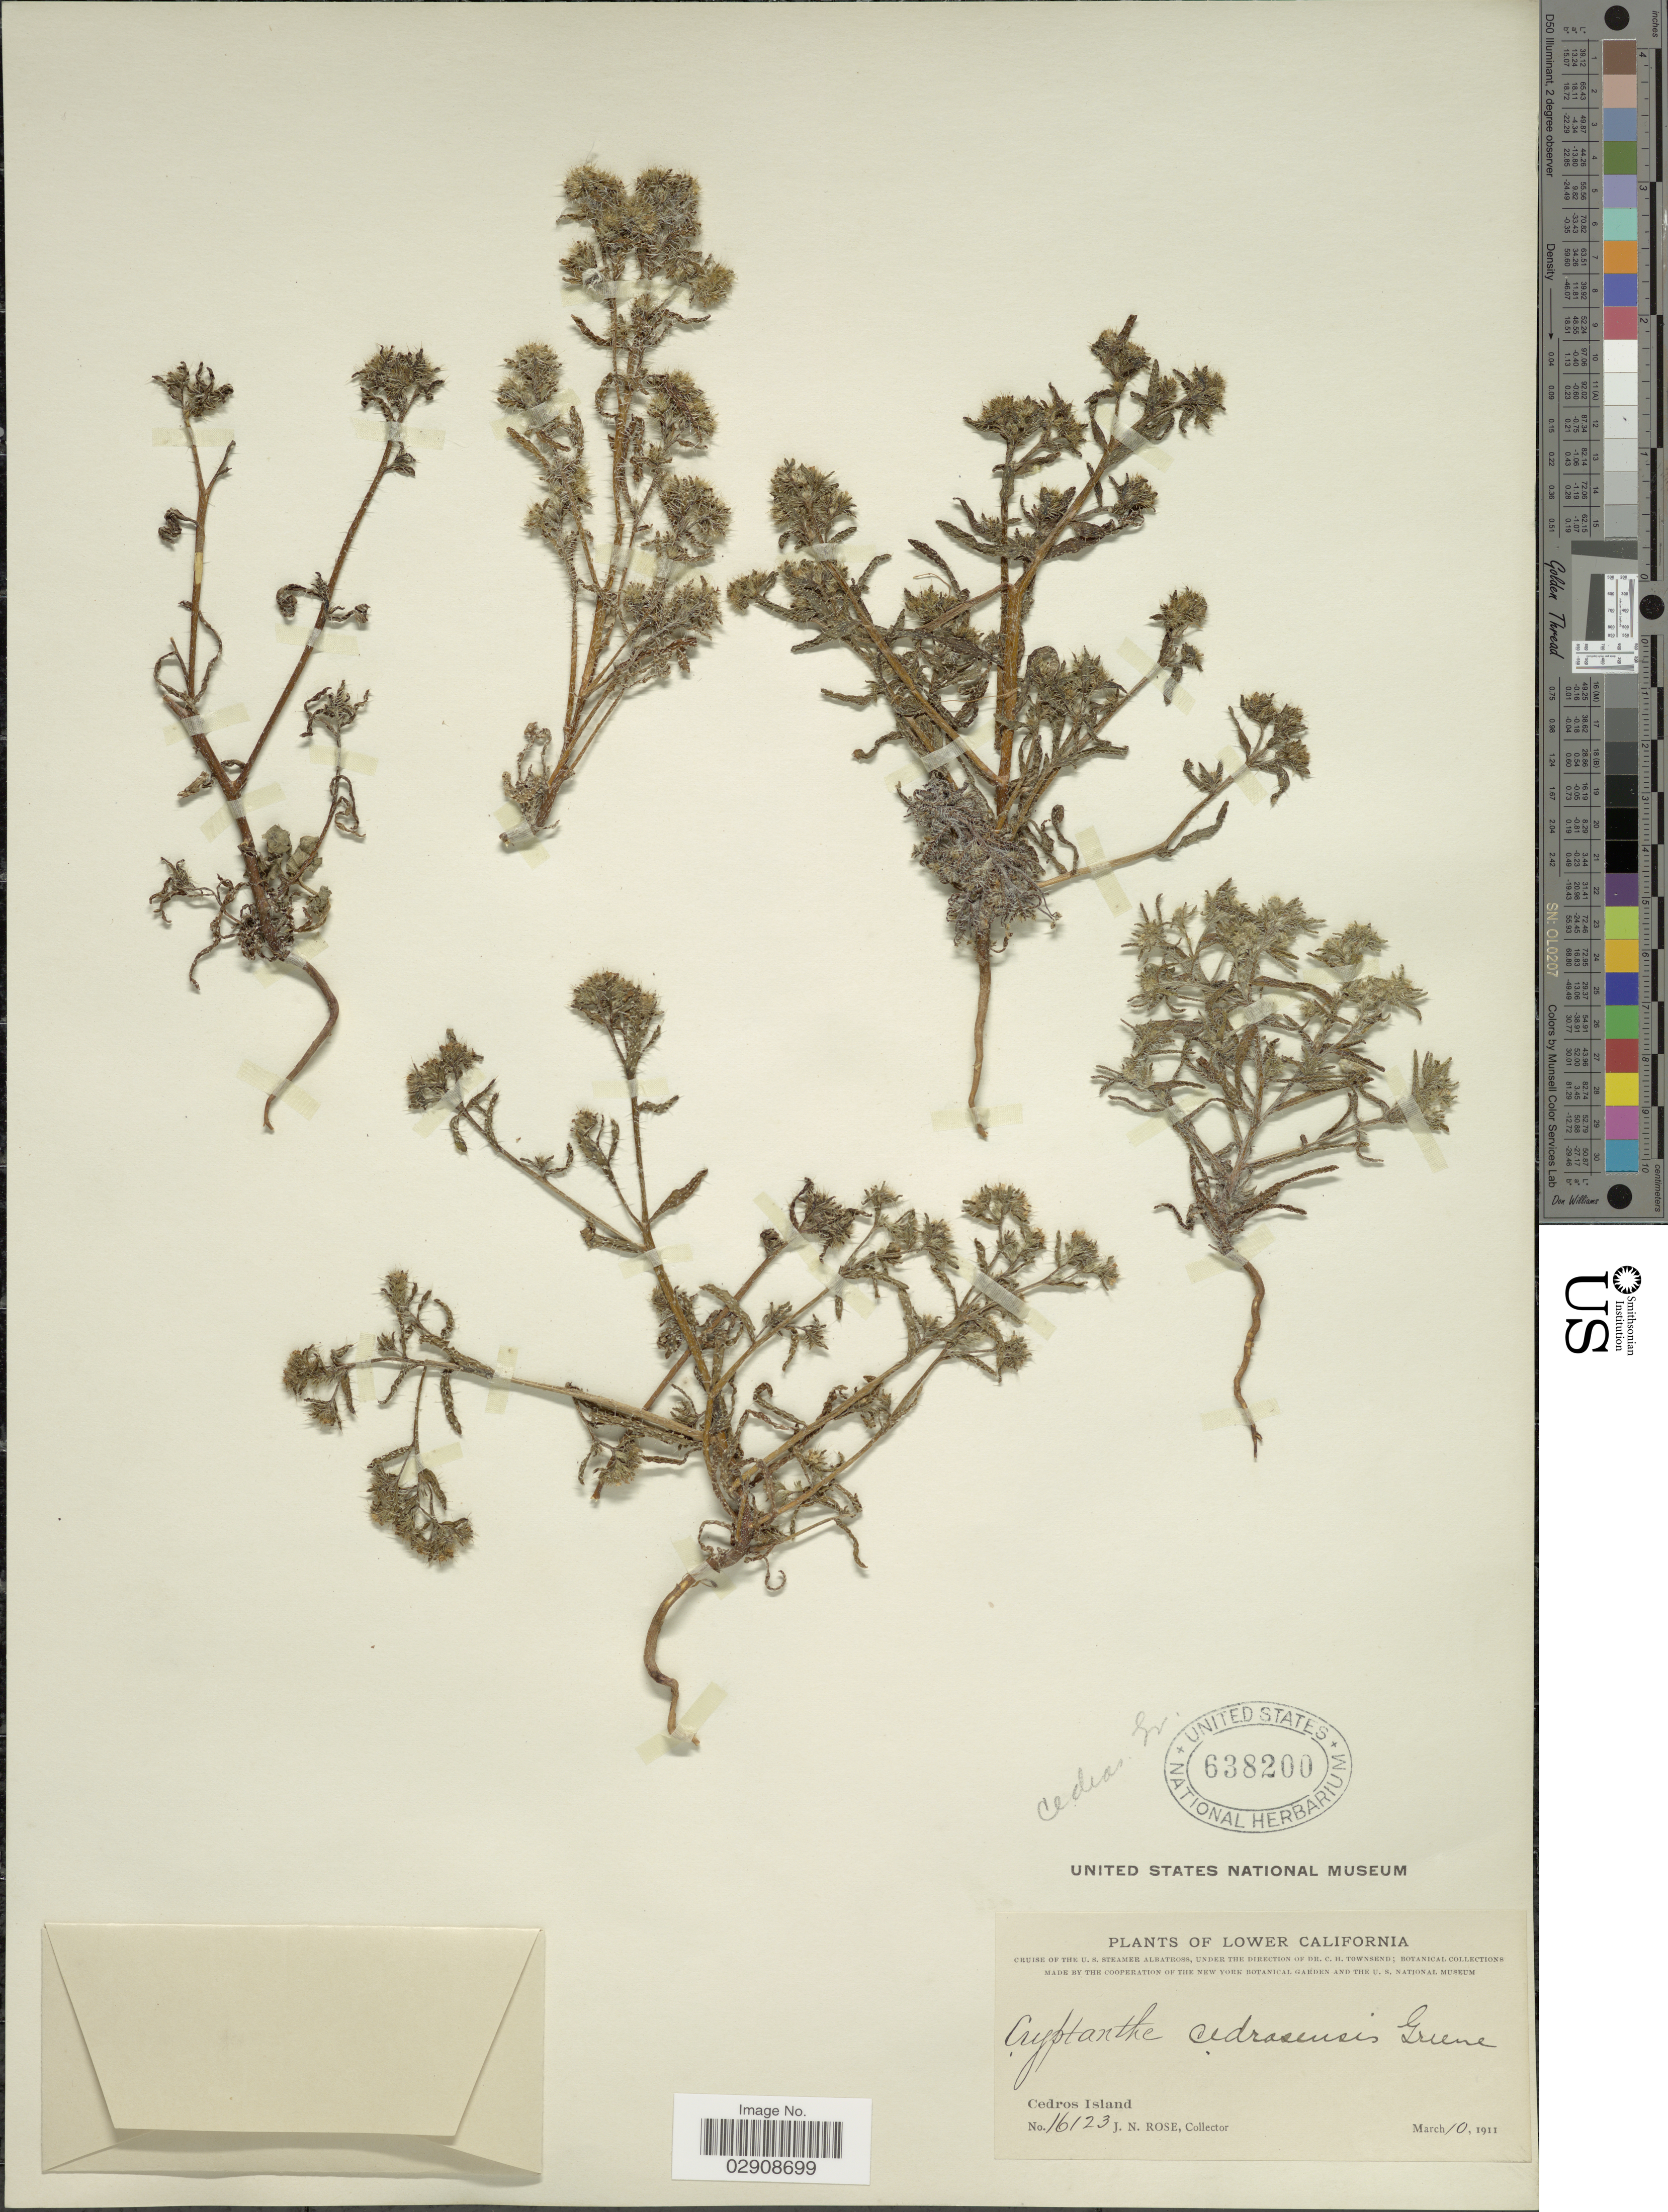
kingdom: Plantae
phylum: Tracheophyta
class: Magnoliopsida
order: Boraginales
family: Boraginaceae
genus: Cryptantha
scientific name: Cryptantha cedrosensis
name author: S.W. Greene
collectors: J. N. Rose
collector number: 16123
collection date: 1911-03-10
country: Mexico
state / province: Baja California Norte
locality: Lower California. Cedros Island.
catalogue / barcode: US 638200